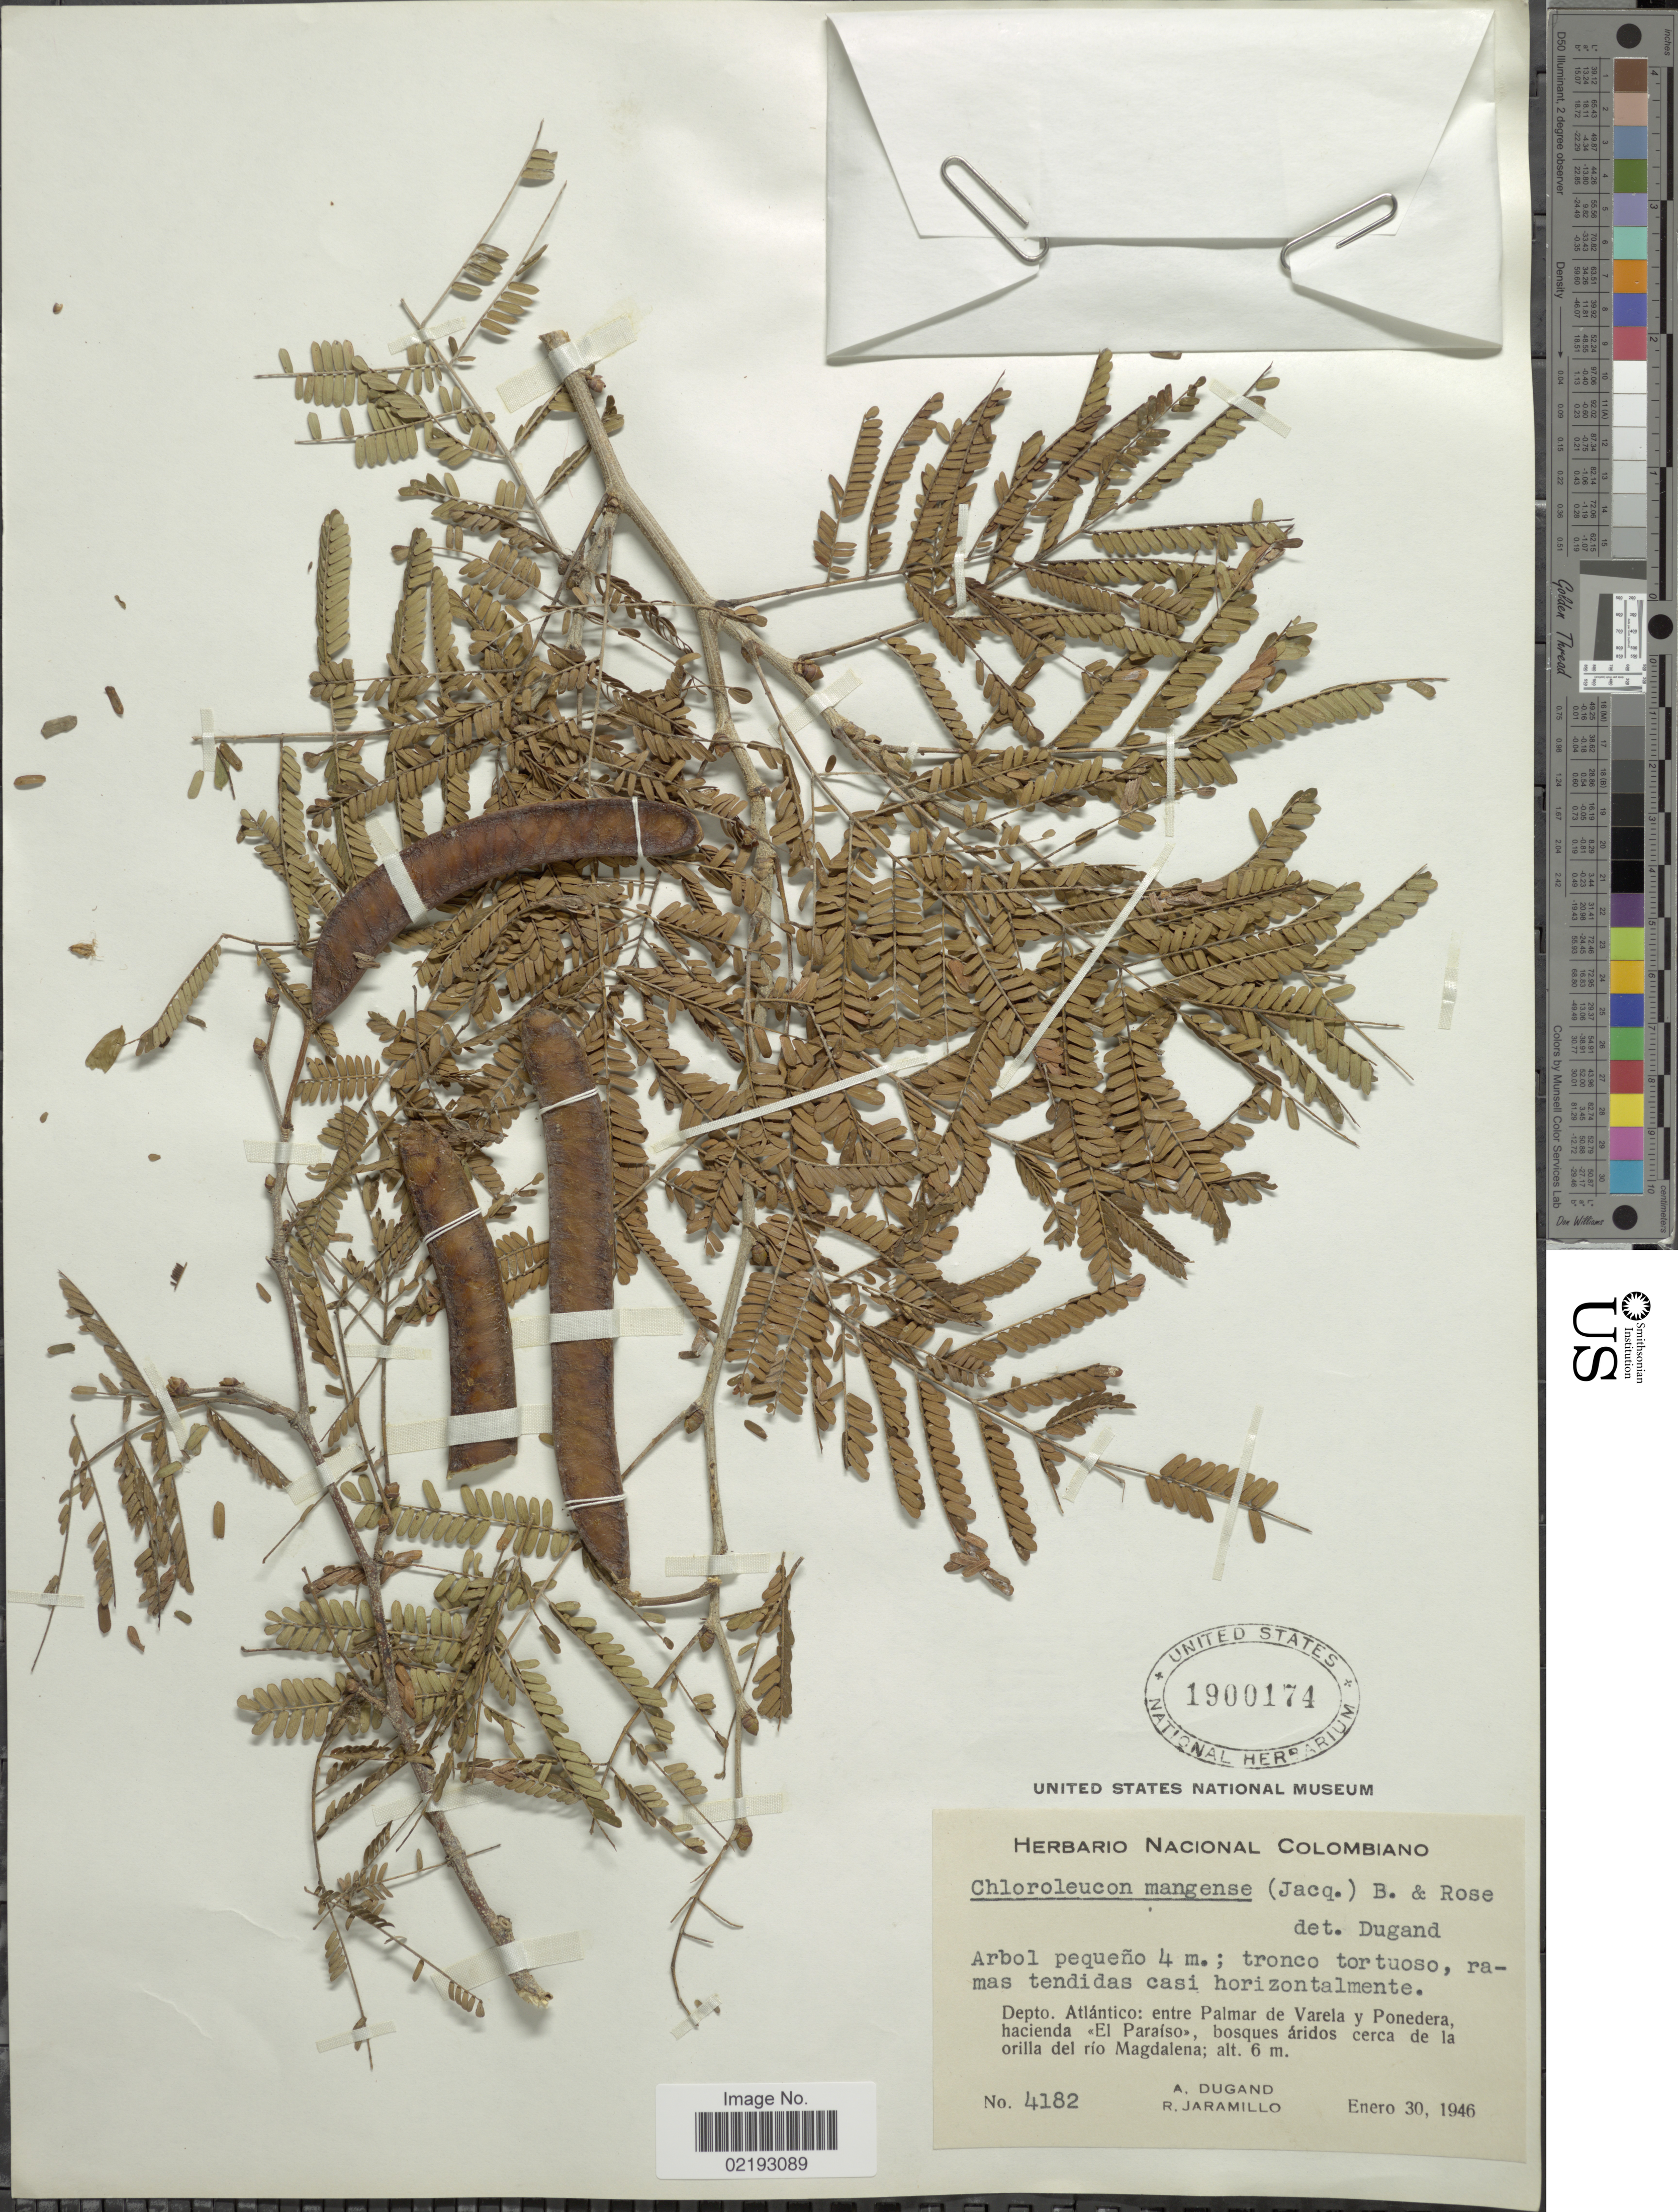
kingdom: Plantae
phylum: Tracheophyta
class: Magnoliopsida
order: Fabales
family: Fabaceae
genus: Chloroleucon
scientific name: Chloroleucon mangense var. mangense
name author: (Jacq.) Britton & Rose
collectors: A. Dugand & R. Jaramillo M.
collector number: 4182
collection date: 1946-01-30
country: Colombia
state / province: Atlántico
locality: Entre Palmar de Varela y Ponedera, hacienda El Paraiso, cerca de la orilla del Rio Magdalena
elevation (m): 6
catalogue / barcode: US 1900174